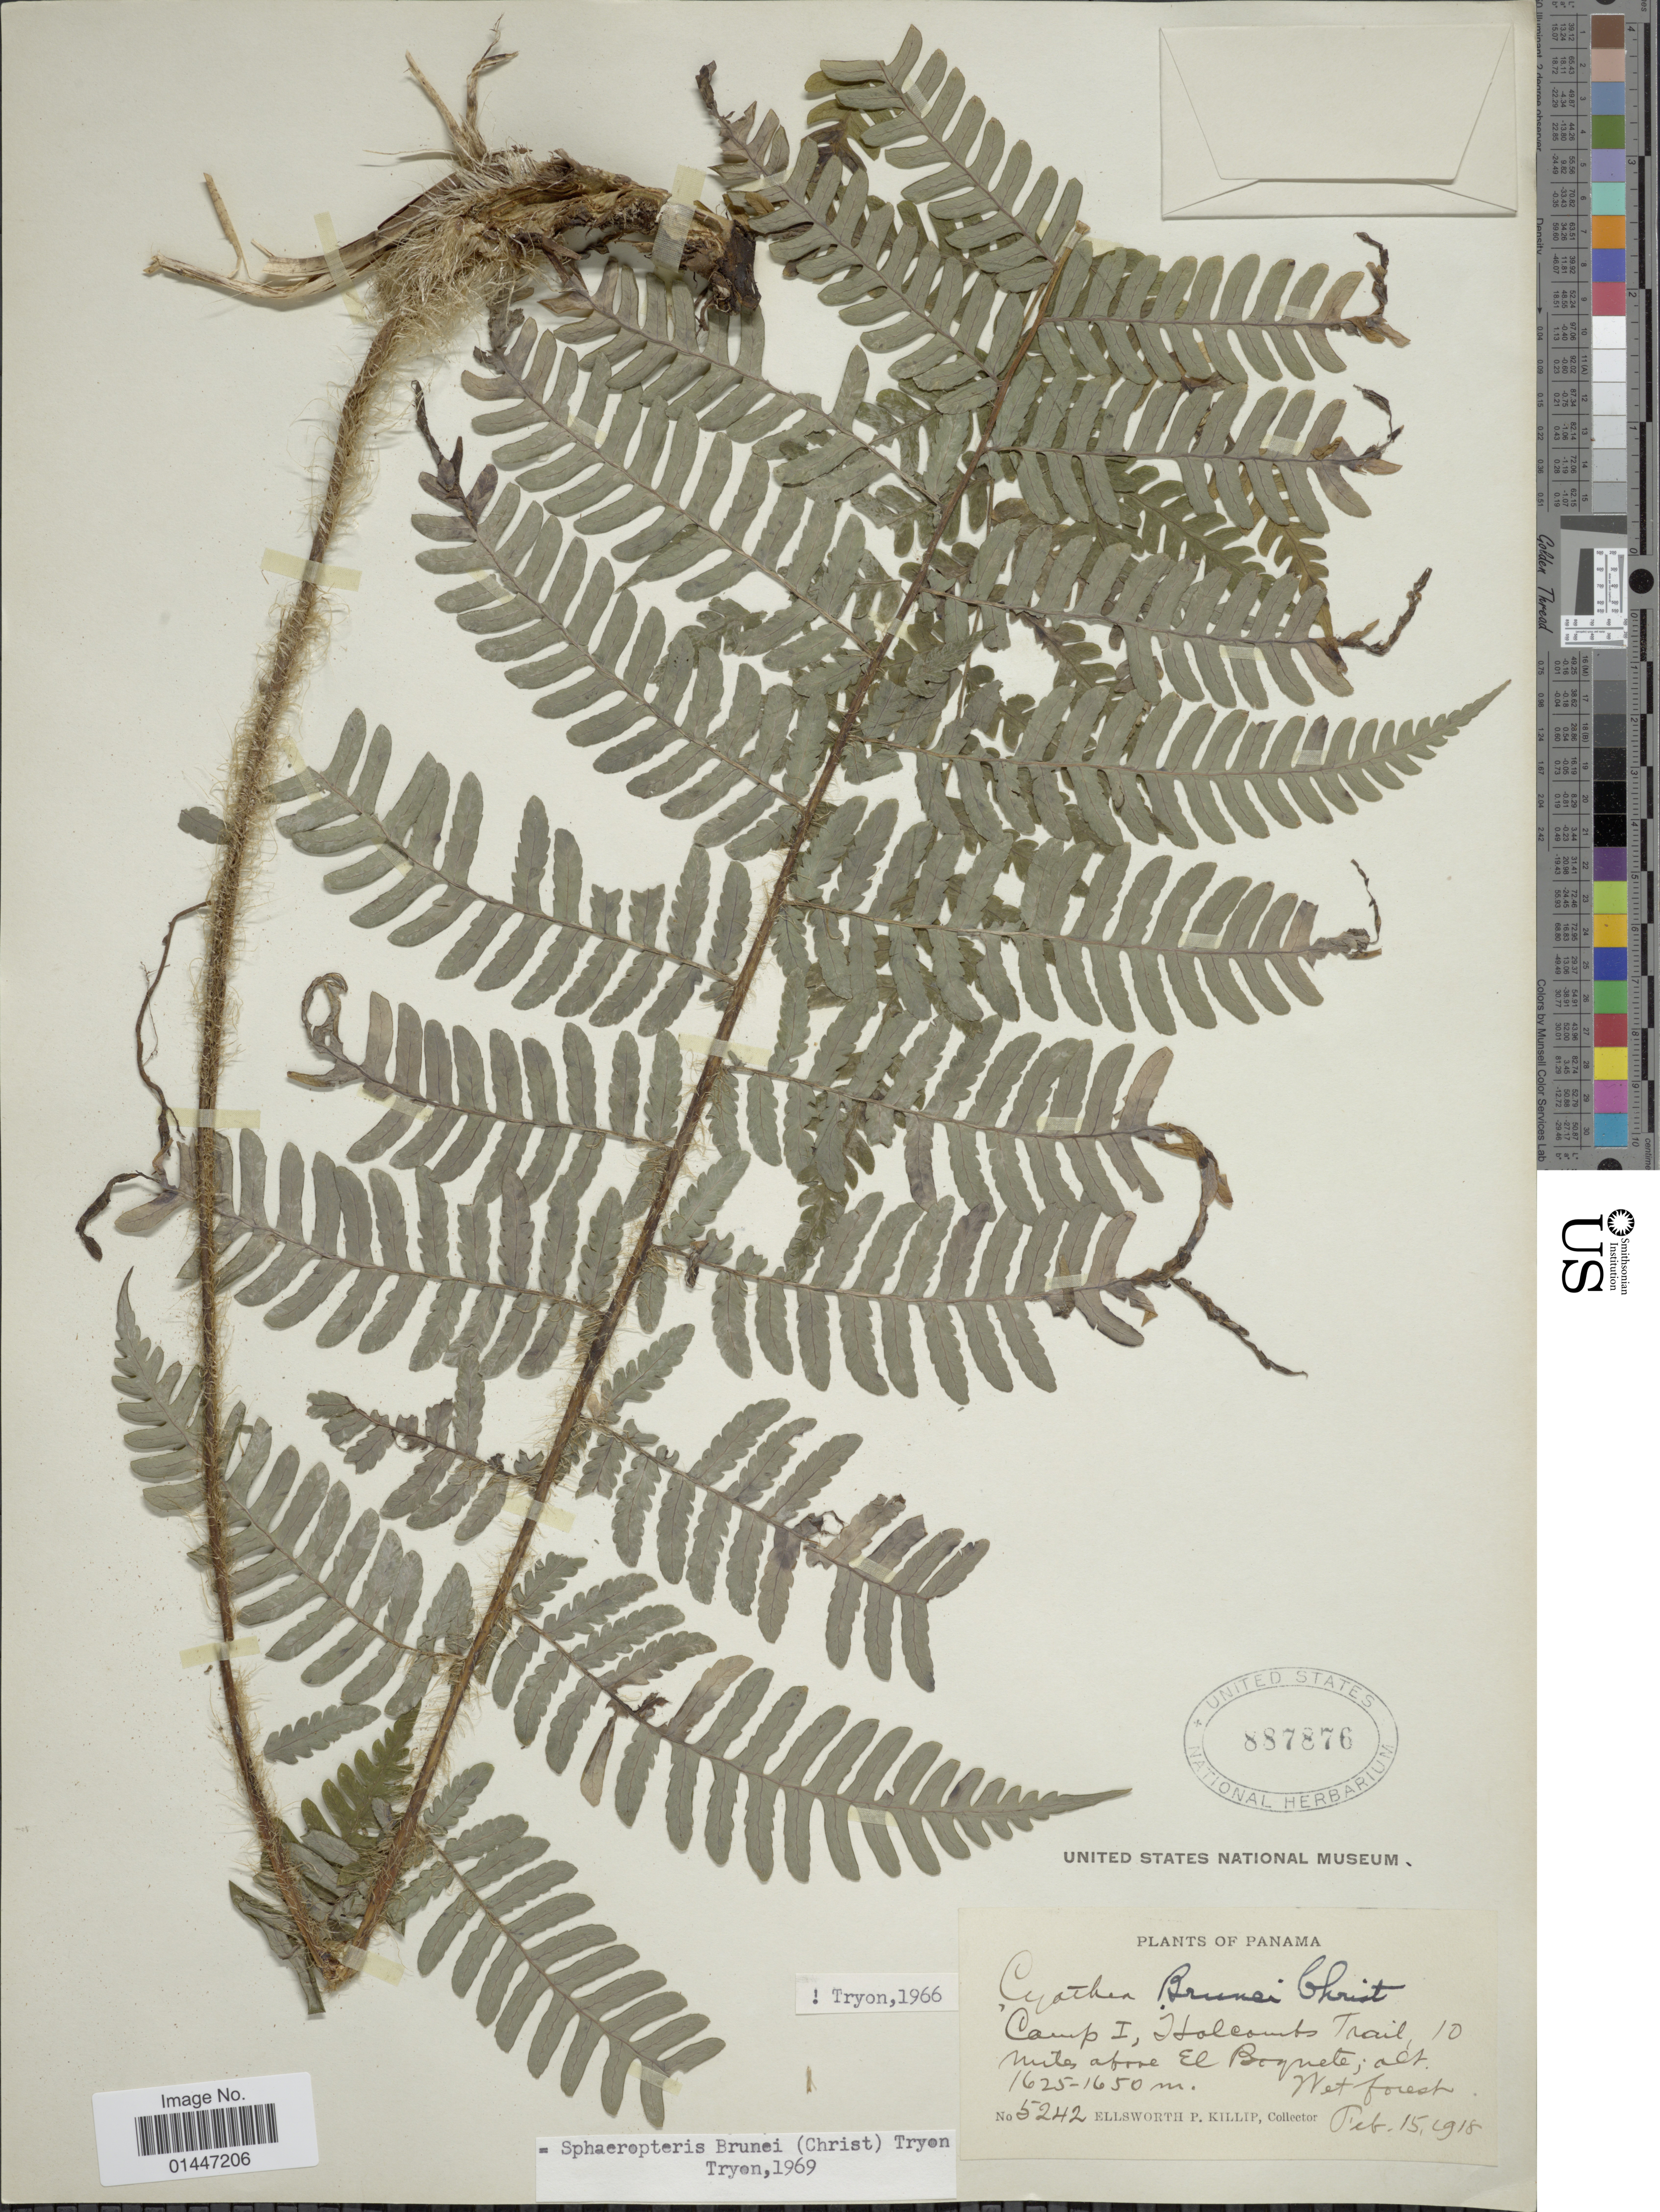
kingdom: Plantae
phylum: Tracheophyta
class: Polypodiopsida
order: Cyatheales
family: Cyatheaceae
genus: Sphaeropteris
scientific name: Sphaeropteris brunei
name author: (Christ) R.M. Tryon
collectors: E. P. Killip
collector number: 5242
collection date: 1915-02-15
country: Panama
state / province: Chiriquí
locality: Camp I, Holcombs Trail, 10 miles above El Boquete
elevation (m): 1625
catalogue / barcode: US 887876